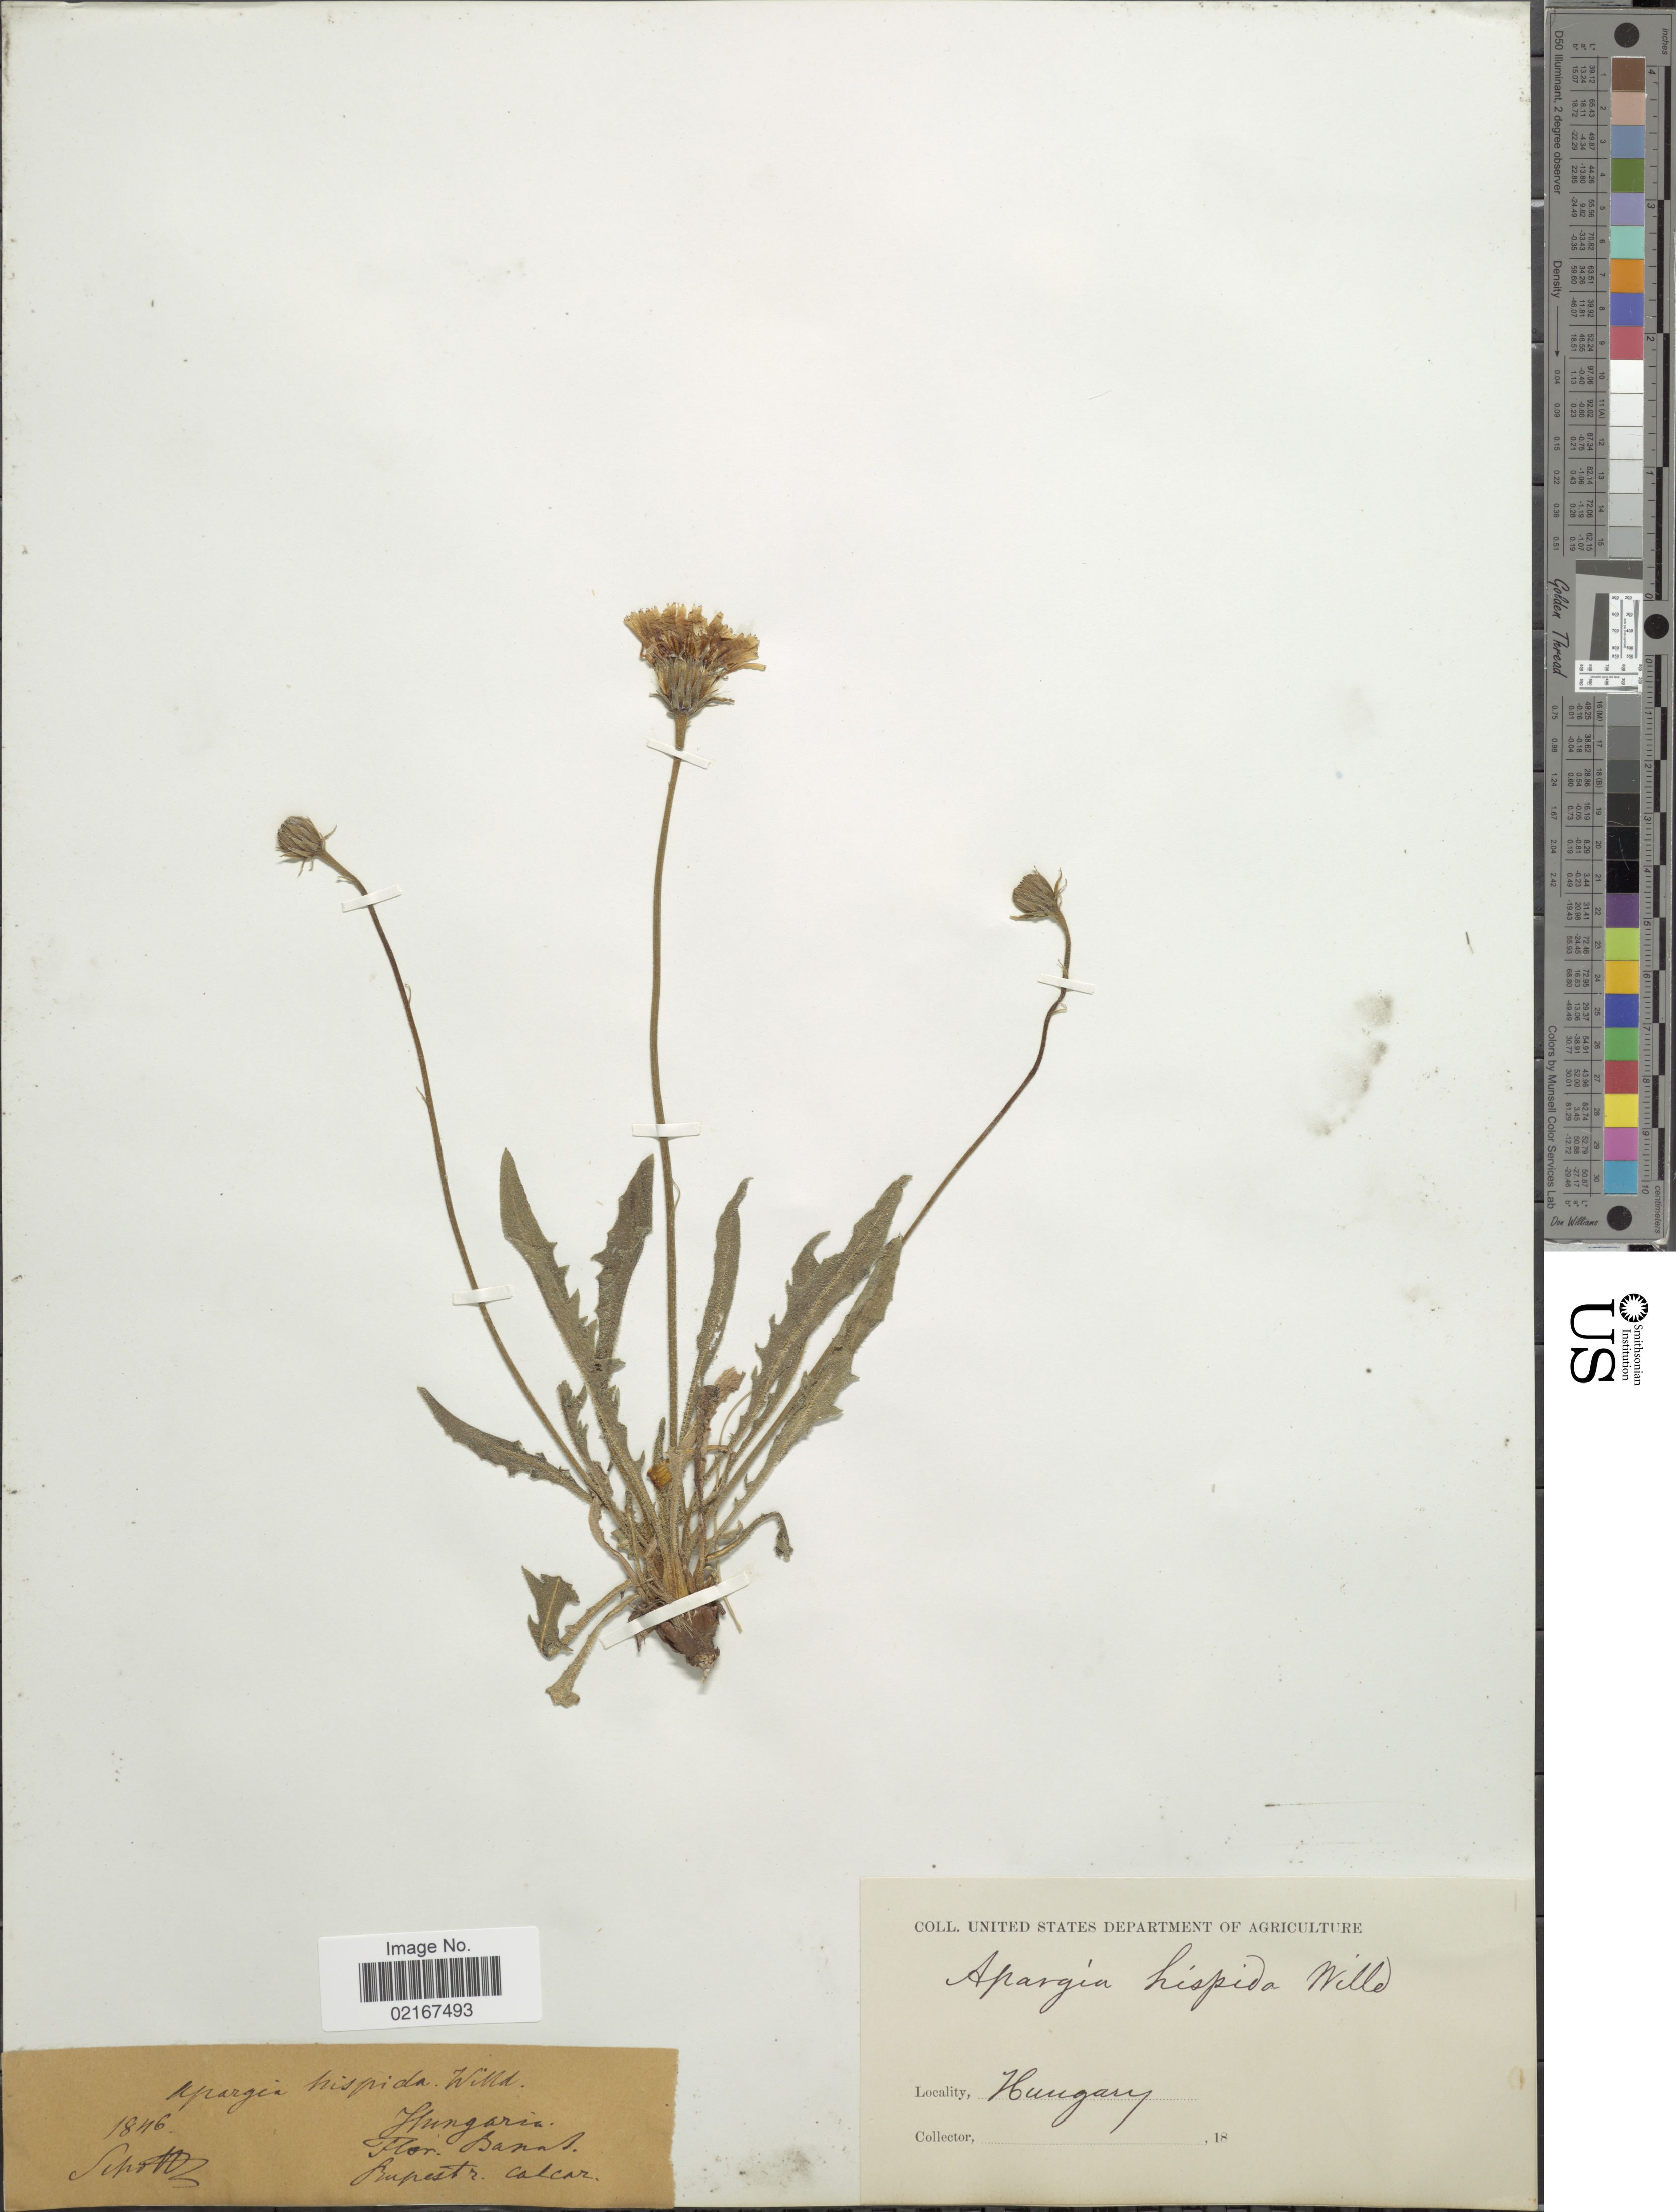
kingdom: Plantae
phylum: Tracheophyta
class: Magnoliopsida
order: Asterales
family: Asteraceae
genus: Leontodon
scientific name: Leontodon hispidus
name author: L.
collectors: Schott, --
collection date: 1846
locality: Flor. Banat, ruprestr. calcar.